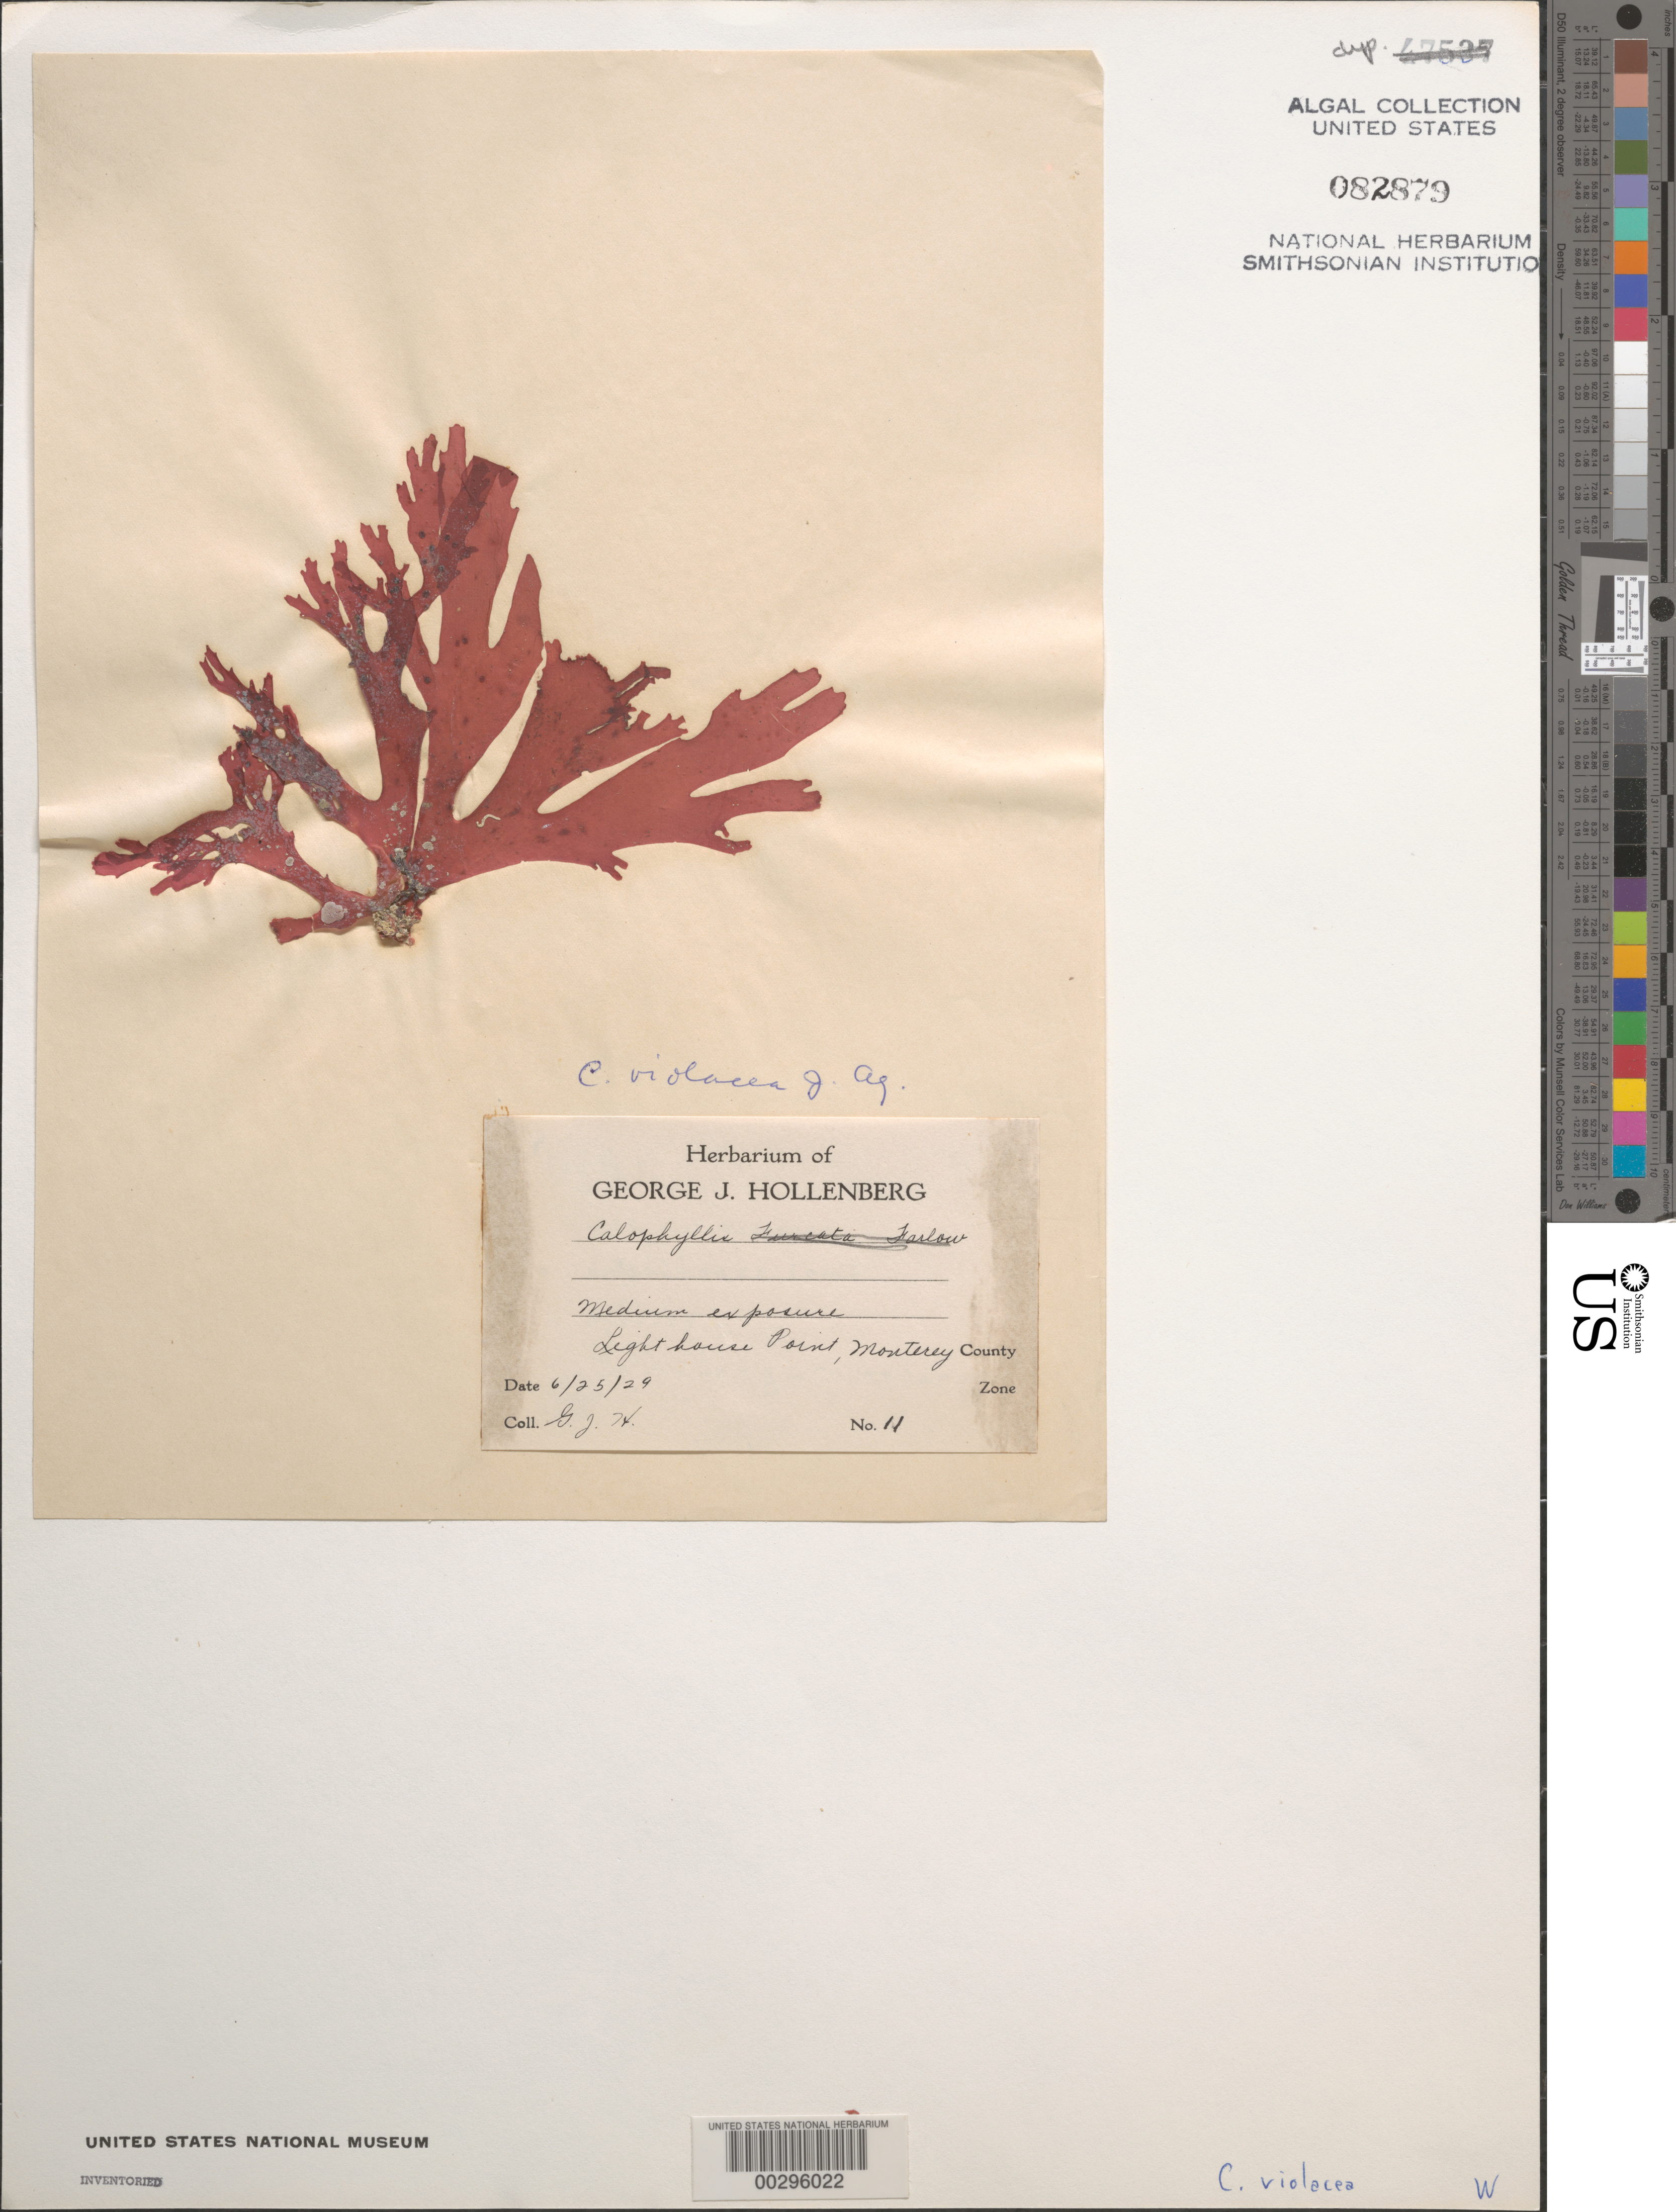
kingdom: Plantae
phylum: Rhodophyta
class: Florideophyceae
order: Gigartinales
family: Kallymeniaceae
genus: Callophyllis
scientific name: Callophyllis violacea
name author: J. Agardh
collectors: G. Hollenberg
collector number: GJH 11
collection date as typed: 25 Jun 1929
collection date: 1929-06-25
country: United States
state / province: California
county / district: Monterey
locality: Lighthouse Point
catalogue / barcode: US 82879